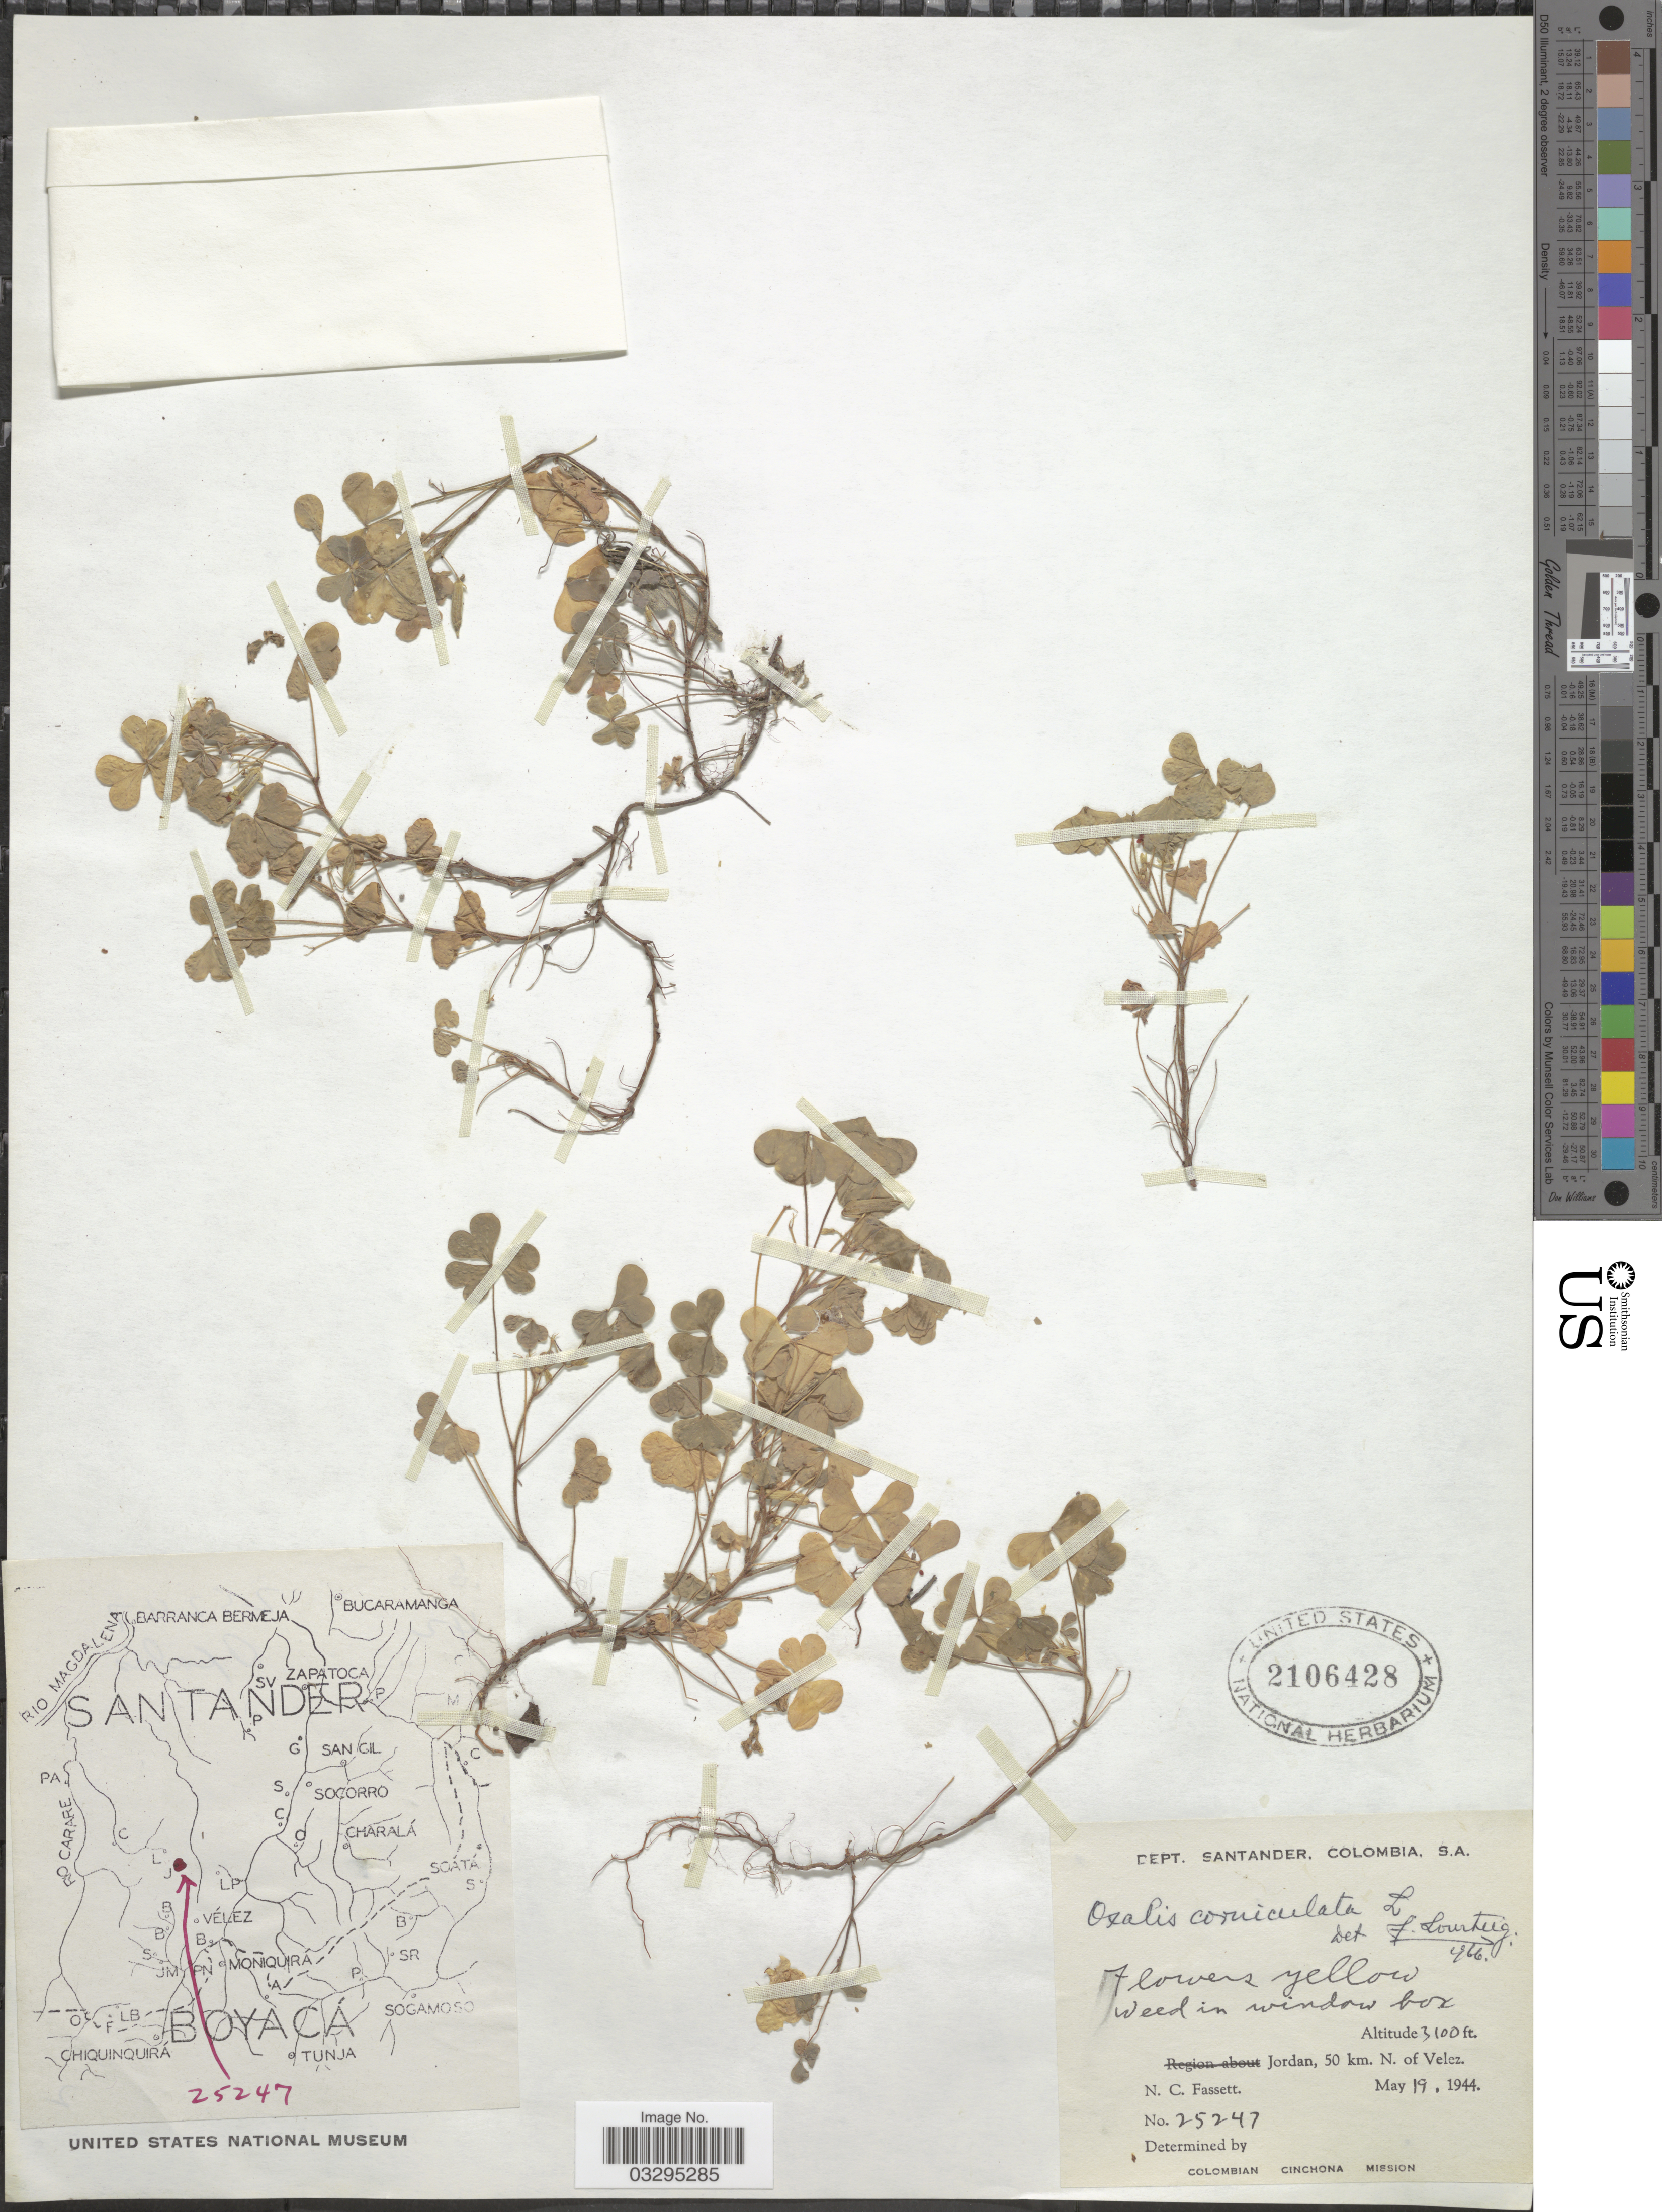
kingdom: Plantae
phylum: Tracheophyta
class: Magnoliopsida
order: Oxalidales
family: Oxalidaceae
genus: Oxalis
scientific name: Oxalis corniculata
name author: L.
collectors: N. C. Fassett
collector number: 25247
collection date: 1944-05-19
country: Colombia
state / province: Santander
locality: Dept. Santander. Jordan, 50 km. N. of Velez.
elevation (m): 945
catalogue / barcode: US 2106428